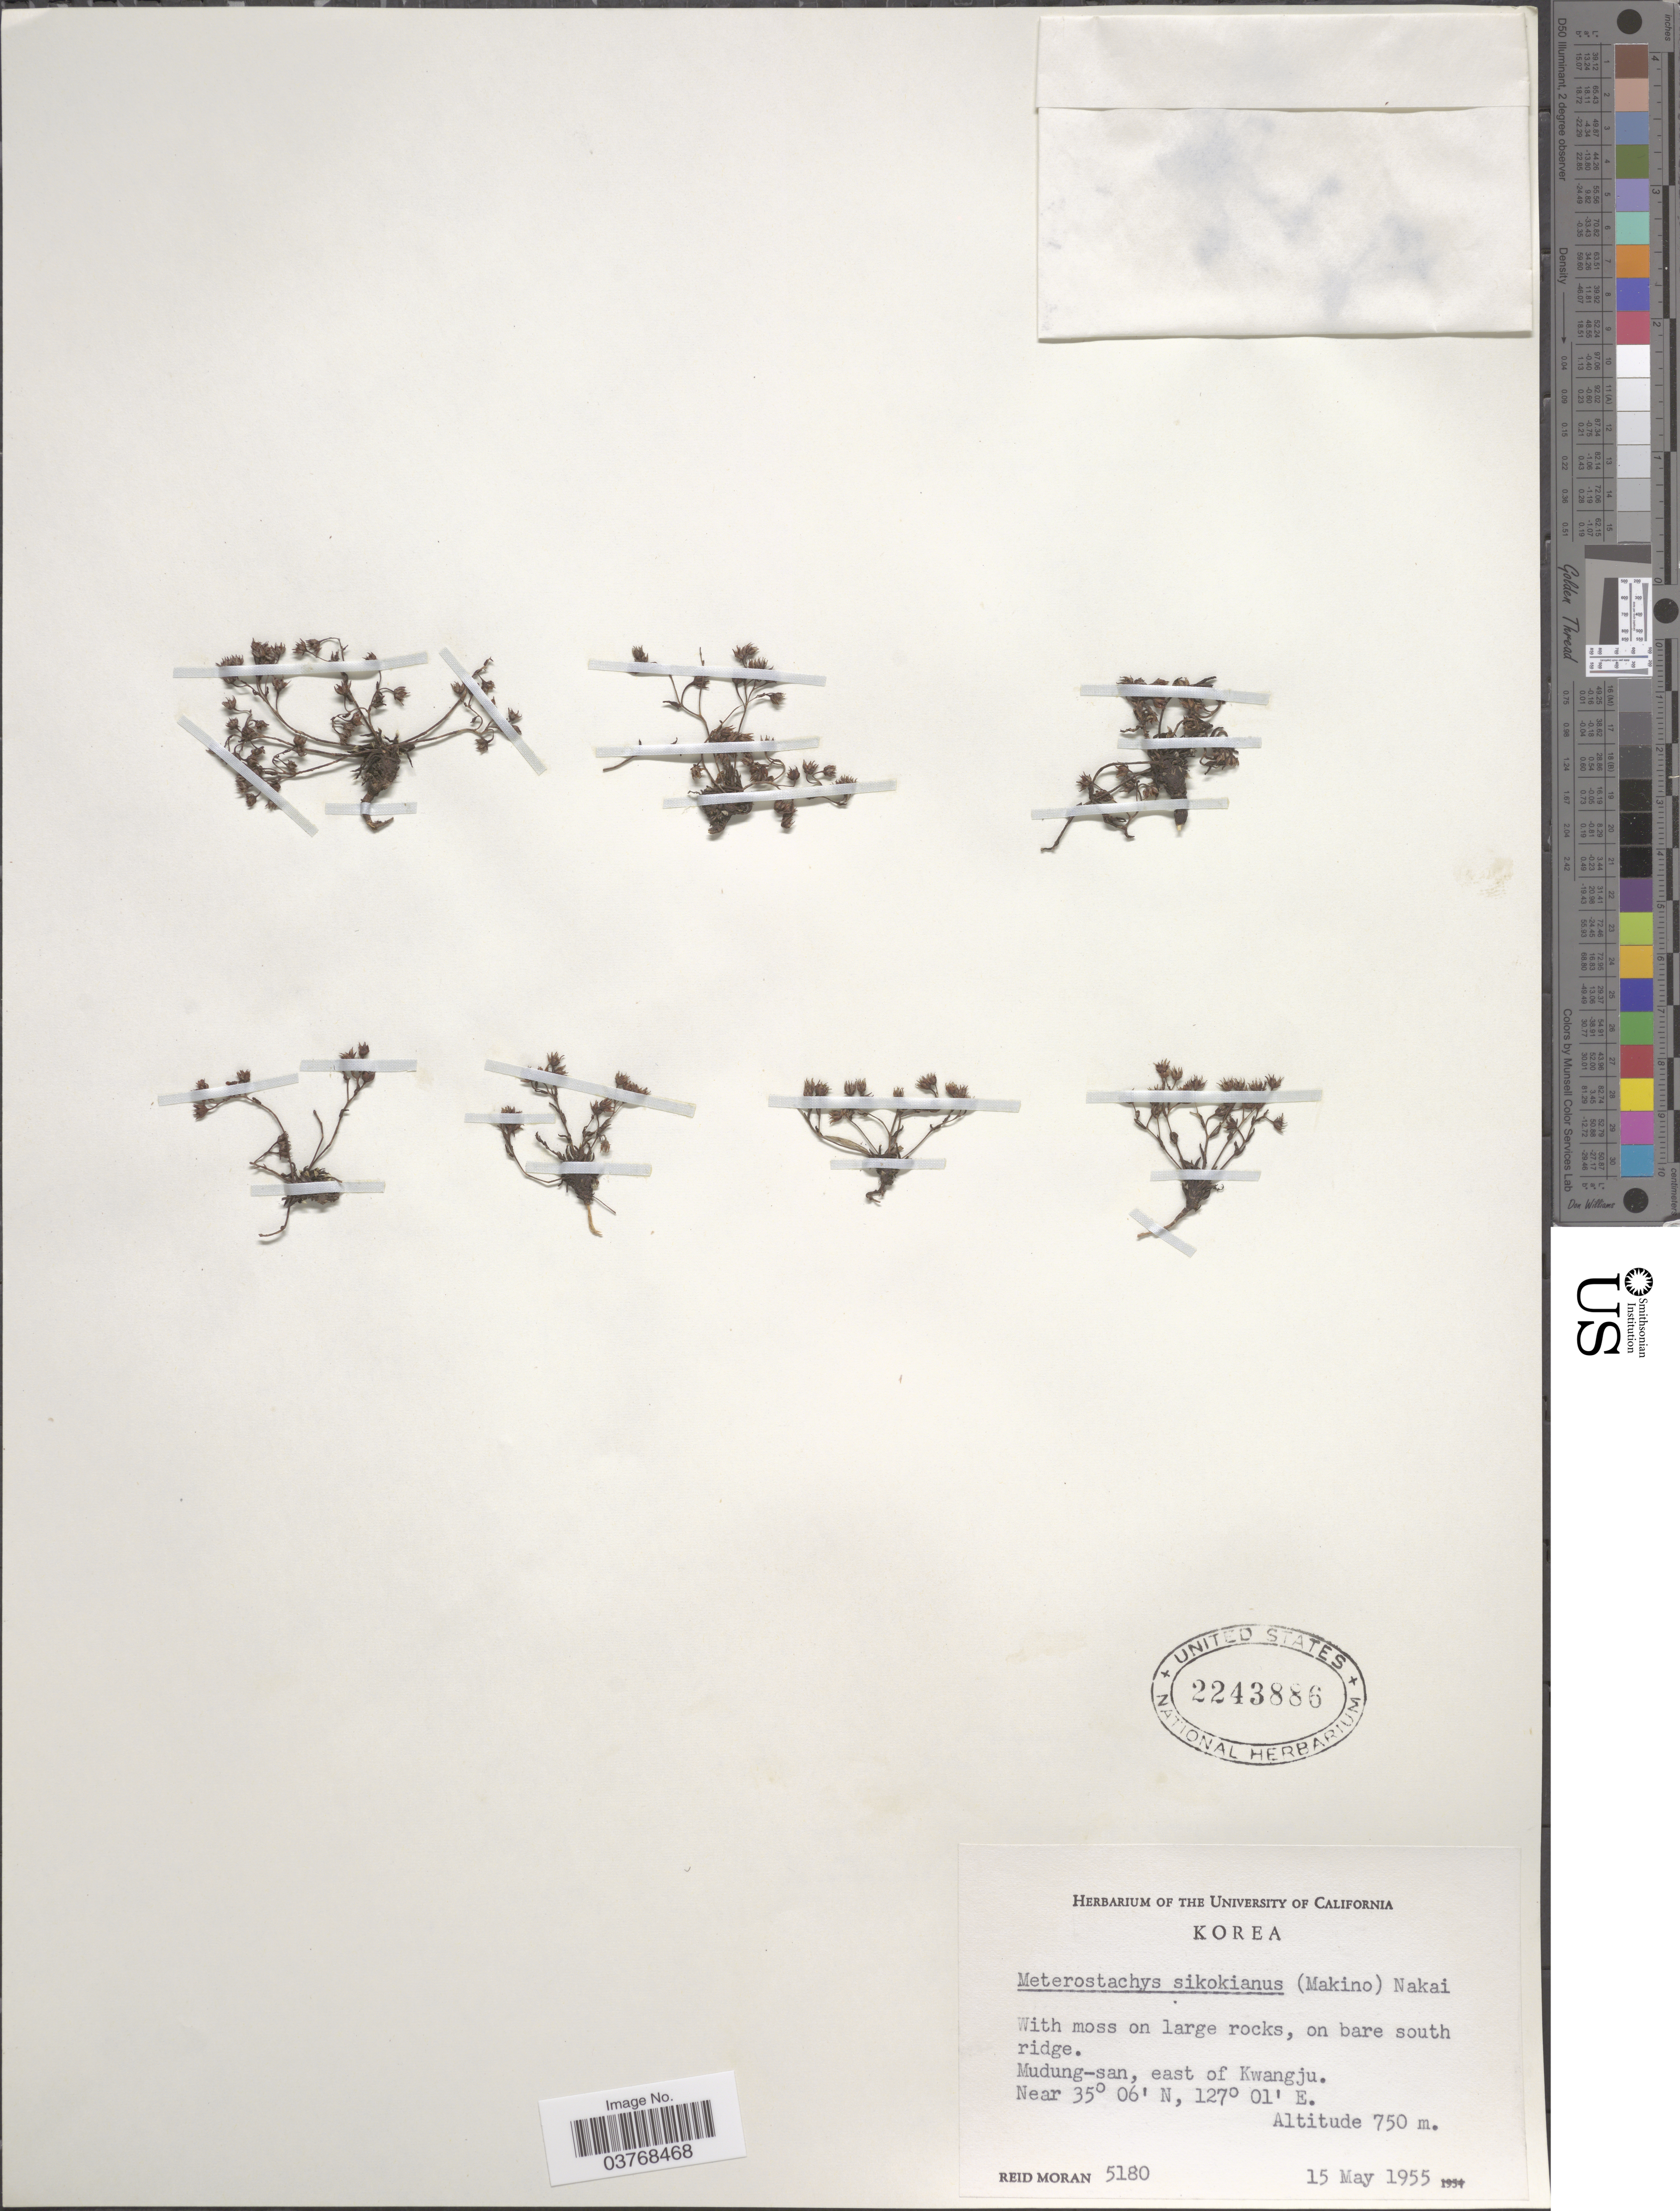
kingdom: Plantae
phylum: Tracheophyta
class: Magnoliopsida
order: Saxifragales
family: Crassulaceae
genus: Meterostachys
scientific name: Meterostachys sikokianus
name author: (Makino) Nakai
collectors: R. Moran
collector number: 5180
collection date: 1955-05-15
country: South Korea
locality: On bare south ridge. Mudung-san, east of Kwangju.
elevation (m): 750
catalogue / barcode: US 2243886